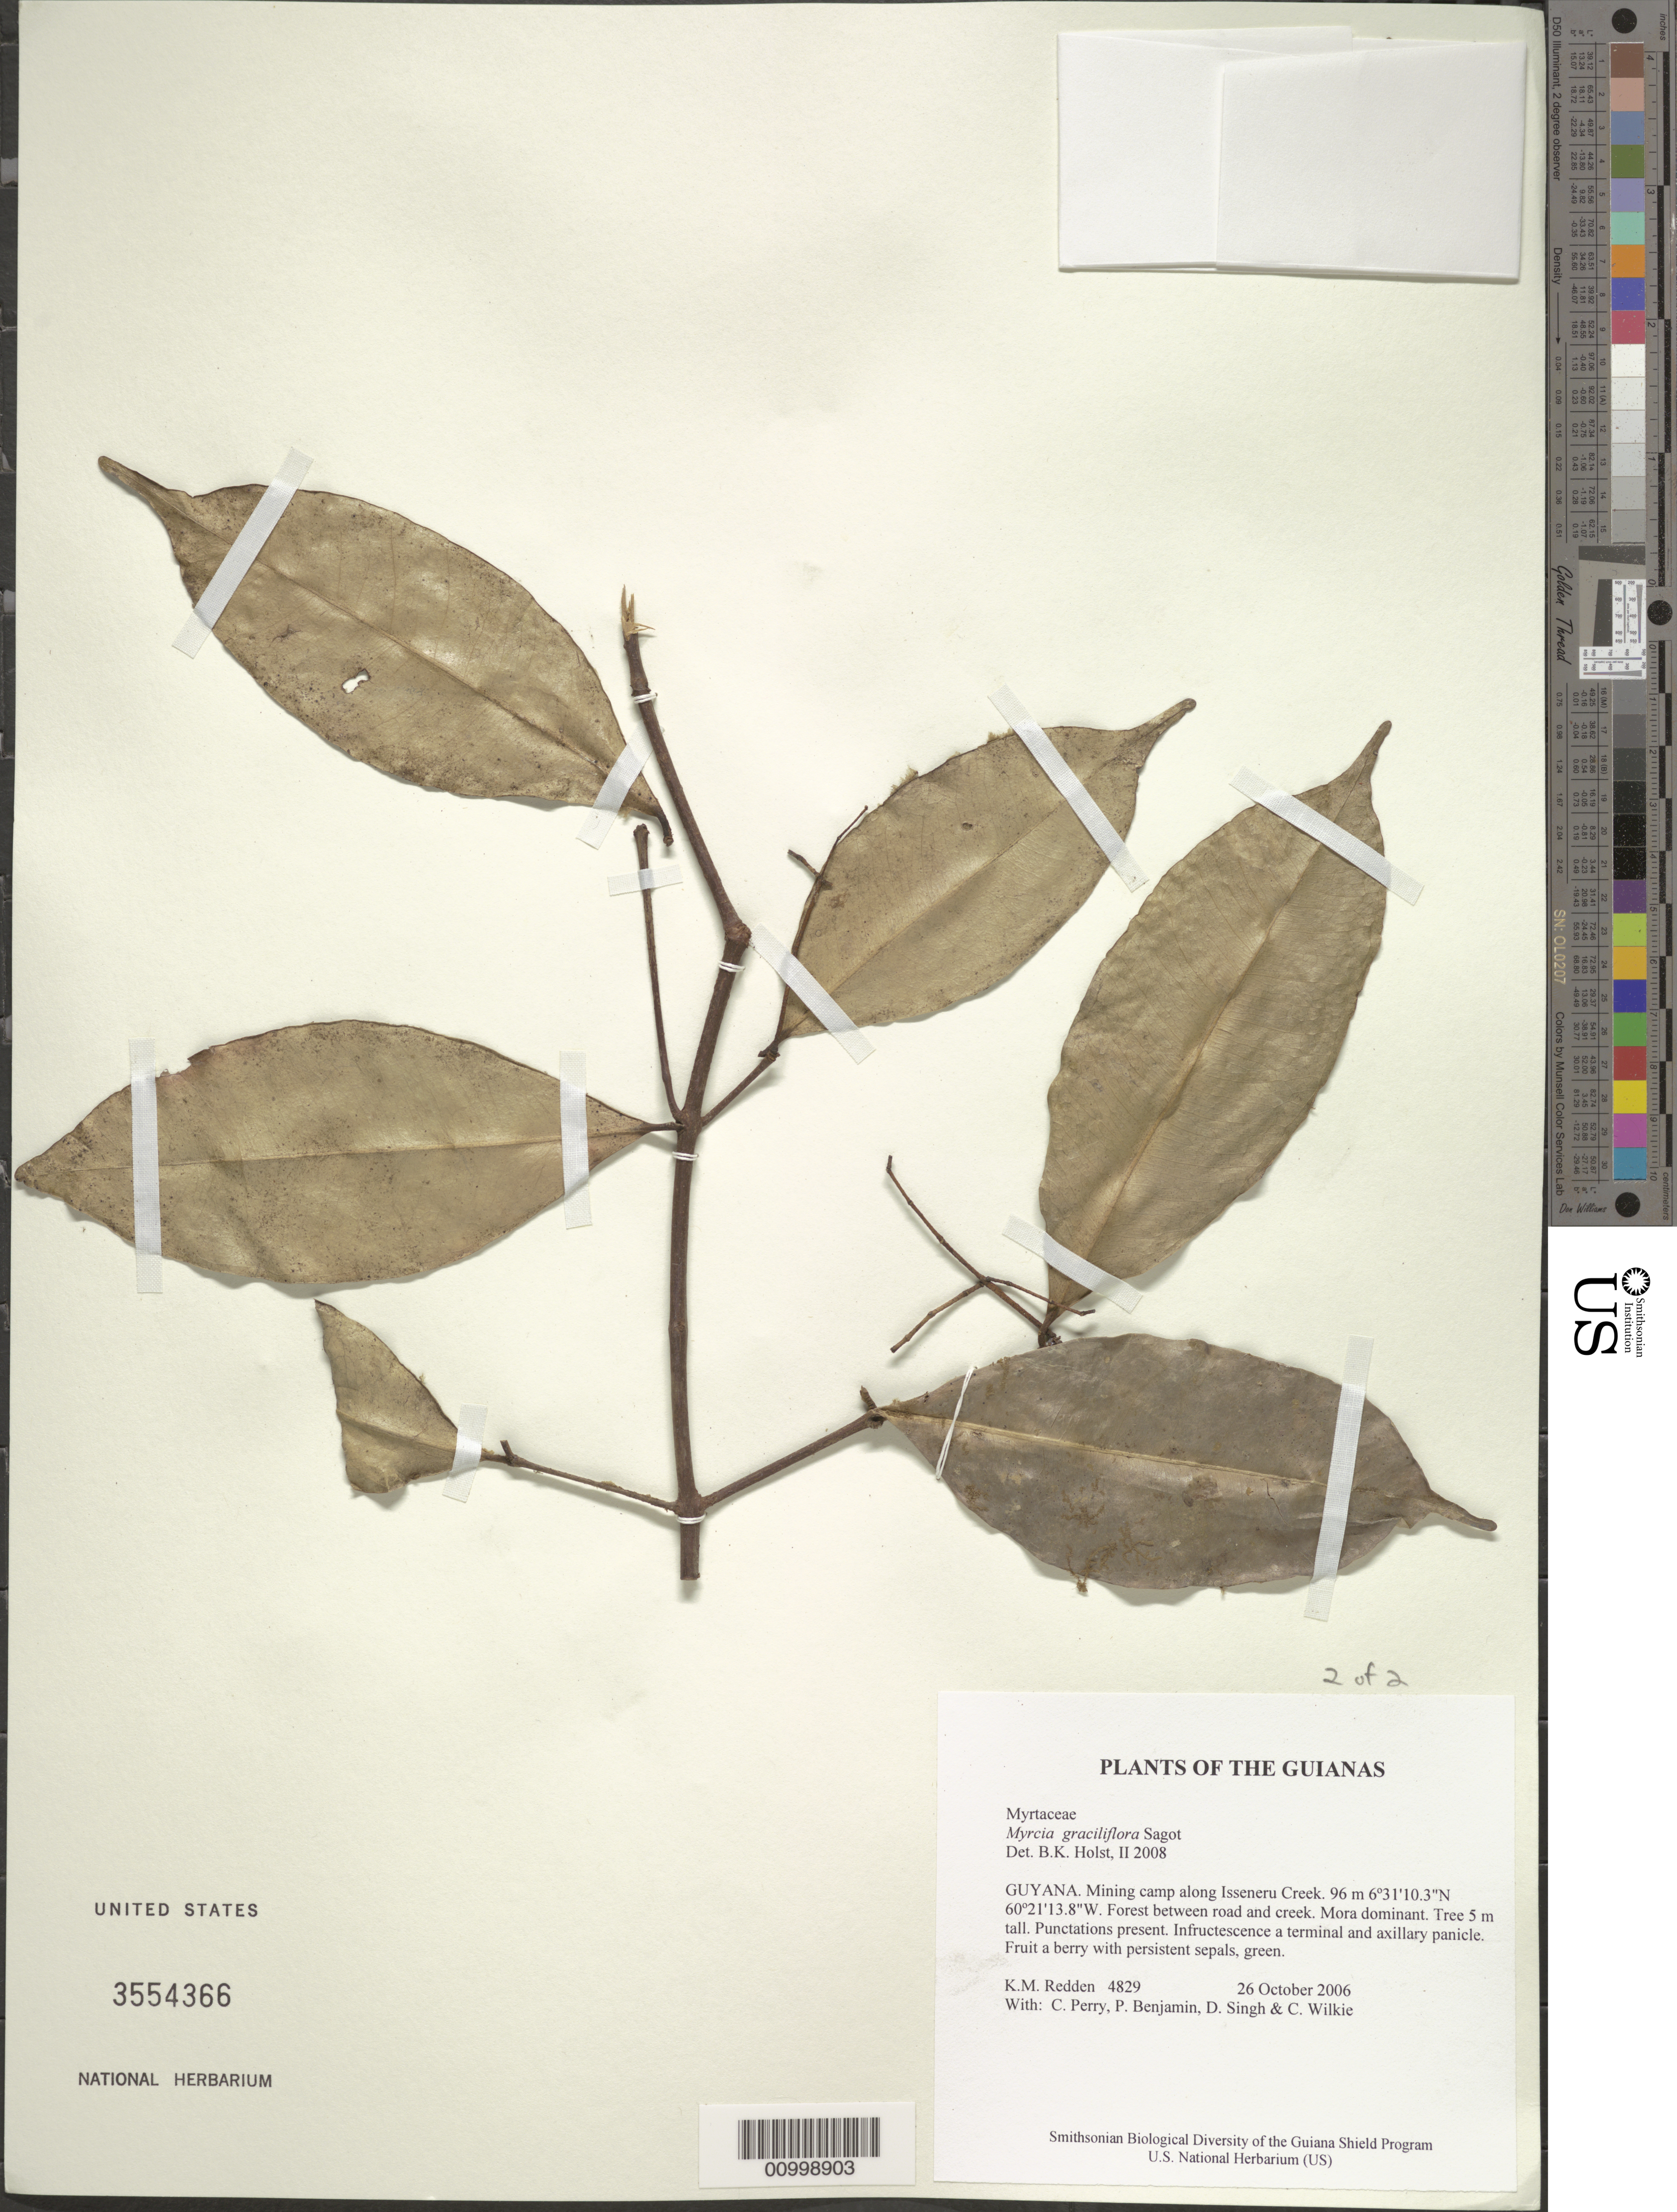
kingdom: Plantae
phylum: Tracheophyta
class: Magnoliopsida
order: Myrtales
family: Myrtaceae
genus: Myrcia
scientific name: Myrcia graciliflora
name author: Sagot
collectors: K. M. Redden, C. Perry, P. Benjamin, D. Singh & C. Wilkie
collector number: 4829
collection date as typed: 26 October 2006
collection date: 2006-10-26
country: Guyana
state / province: Cuyuni-Mazaruni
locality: Mining camp along Isseneru Creek.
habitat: Forest between road and creek. Mora dominant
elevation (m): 96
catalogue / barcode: US 3554366